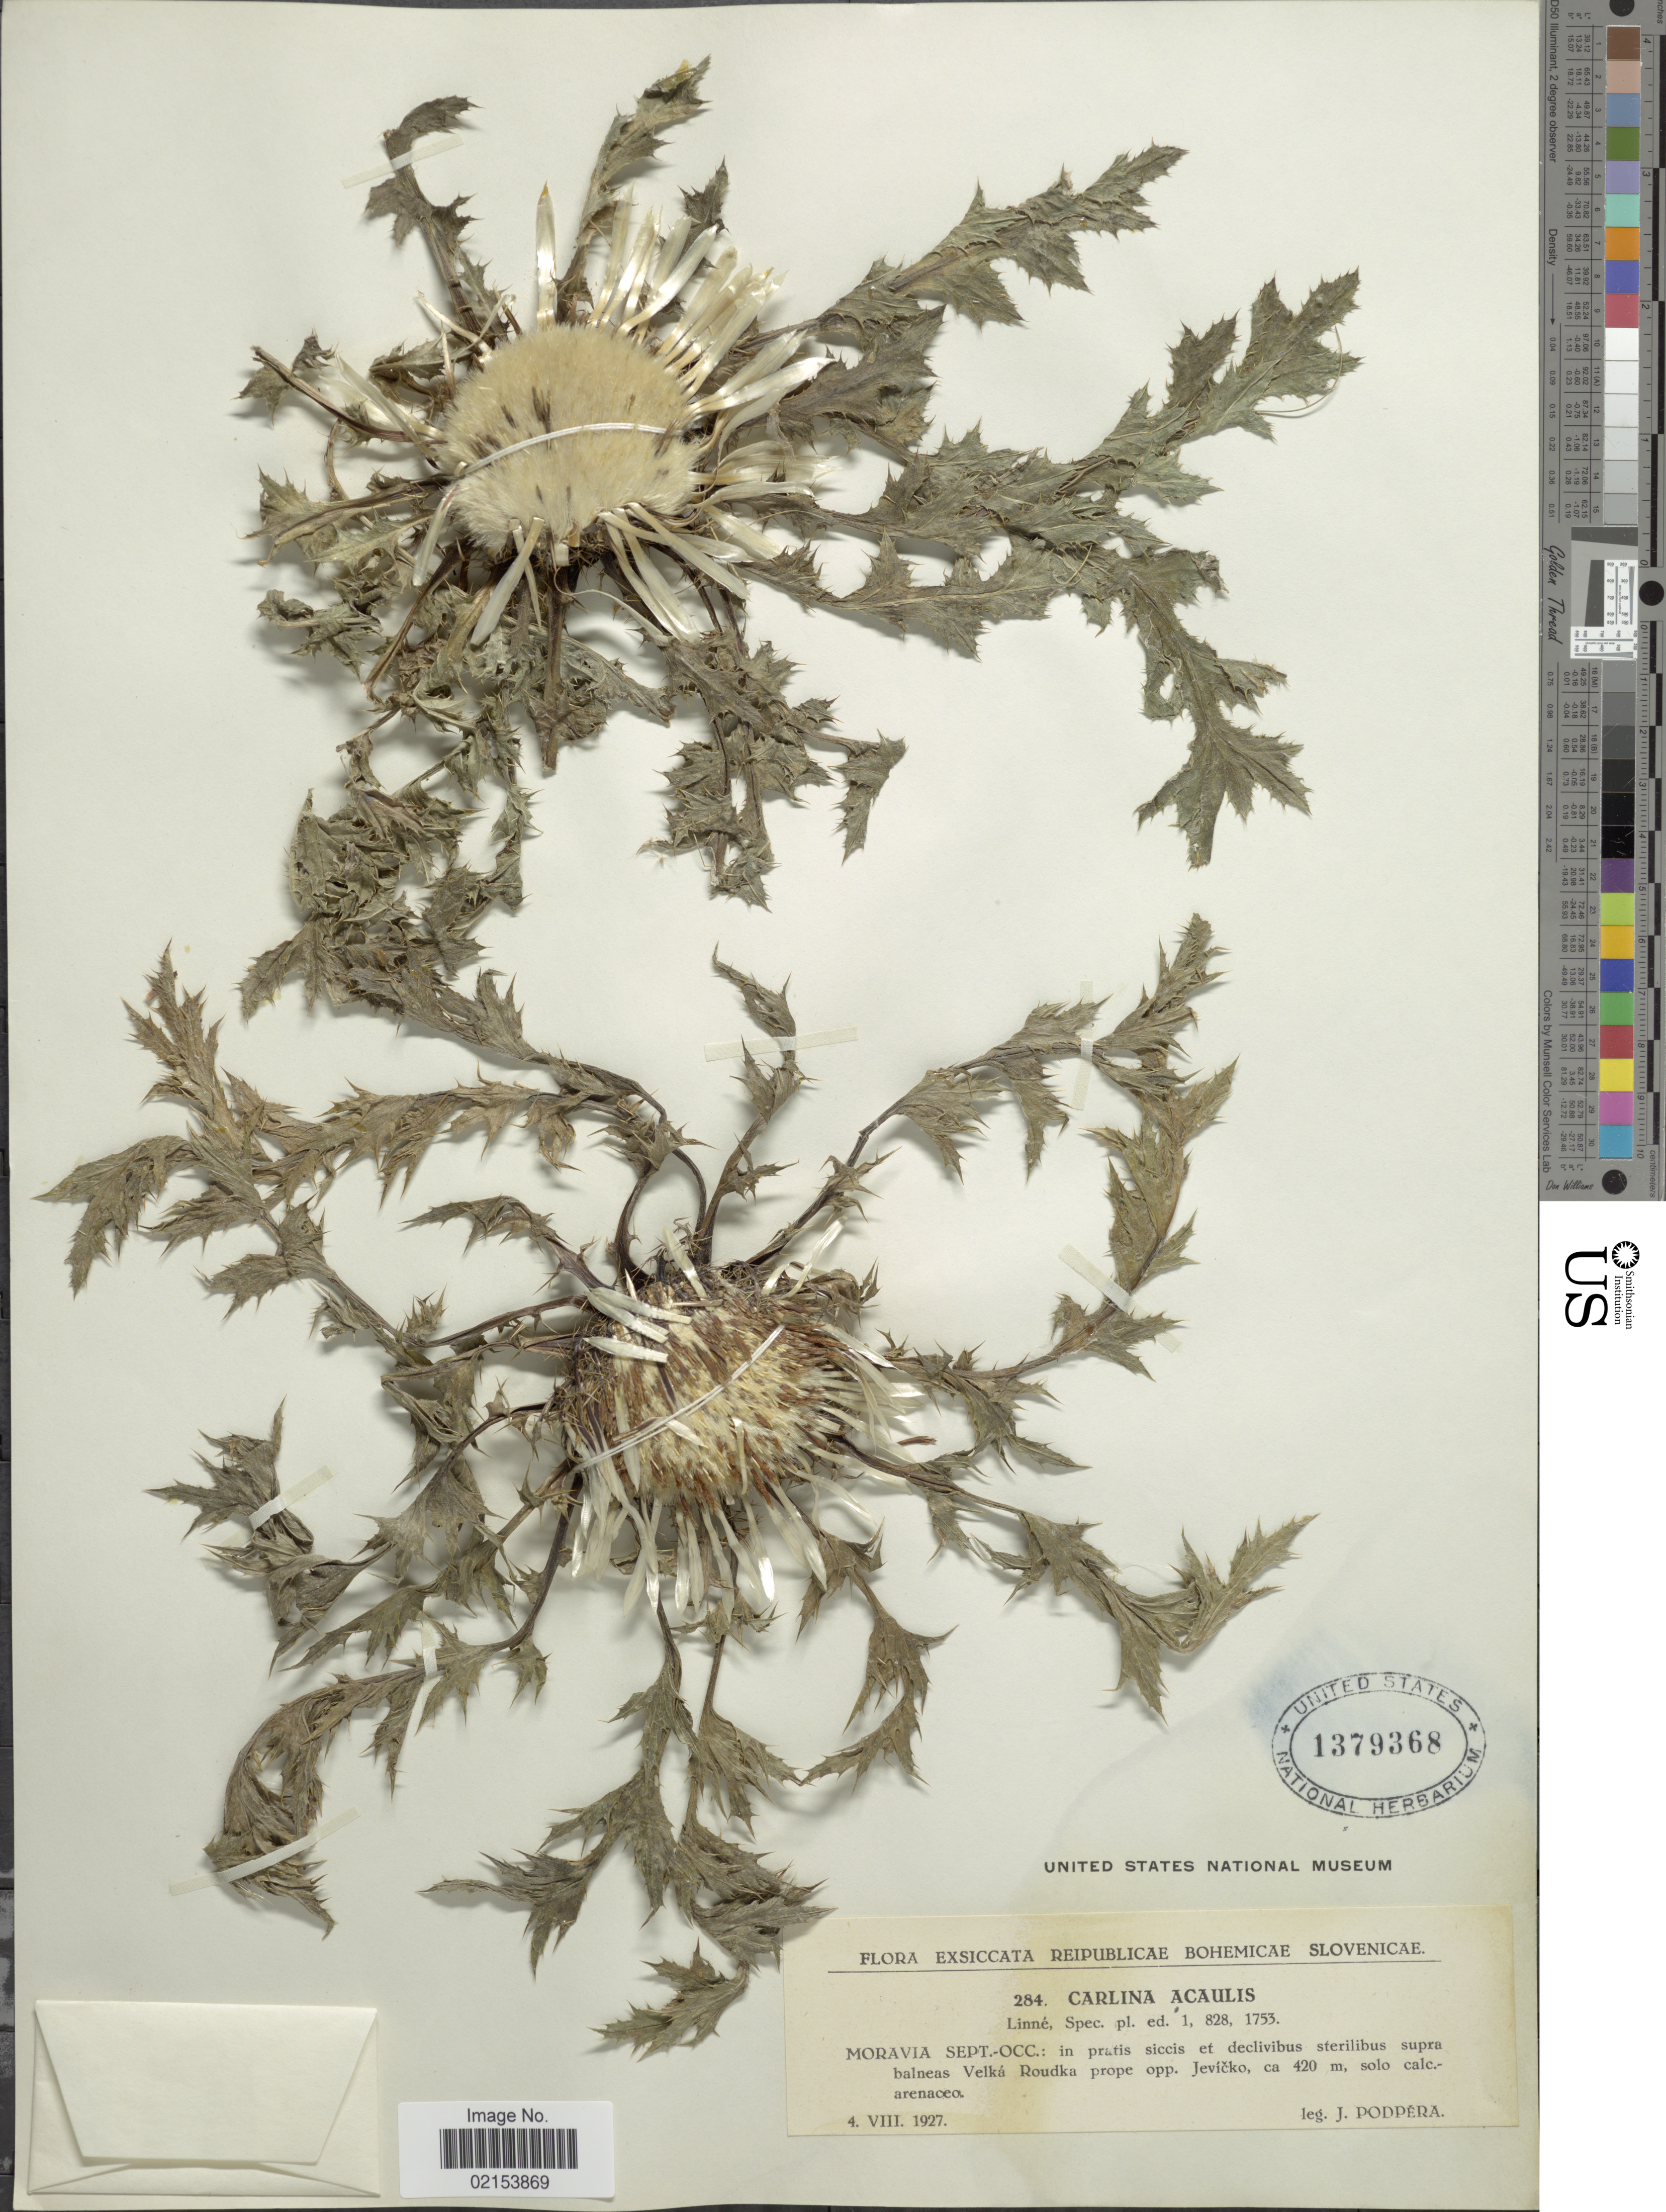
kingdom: Plantae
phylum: Tracheophyta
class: Magnoliopsida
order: Asterales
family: Asteraceae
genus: Carlina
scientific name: Carlina acaulis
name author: L.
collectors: J. Podpera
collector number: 284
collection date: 1927-08-04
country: Czechia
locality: Moravia Sept.-Occ. Velka Roudka porpe opp. Jevicko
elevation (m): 420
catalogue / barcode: US 1379368